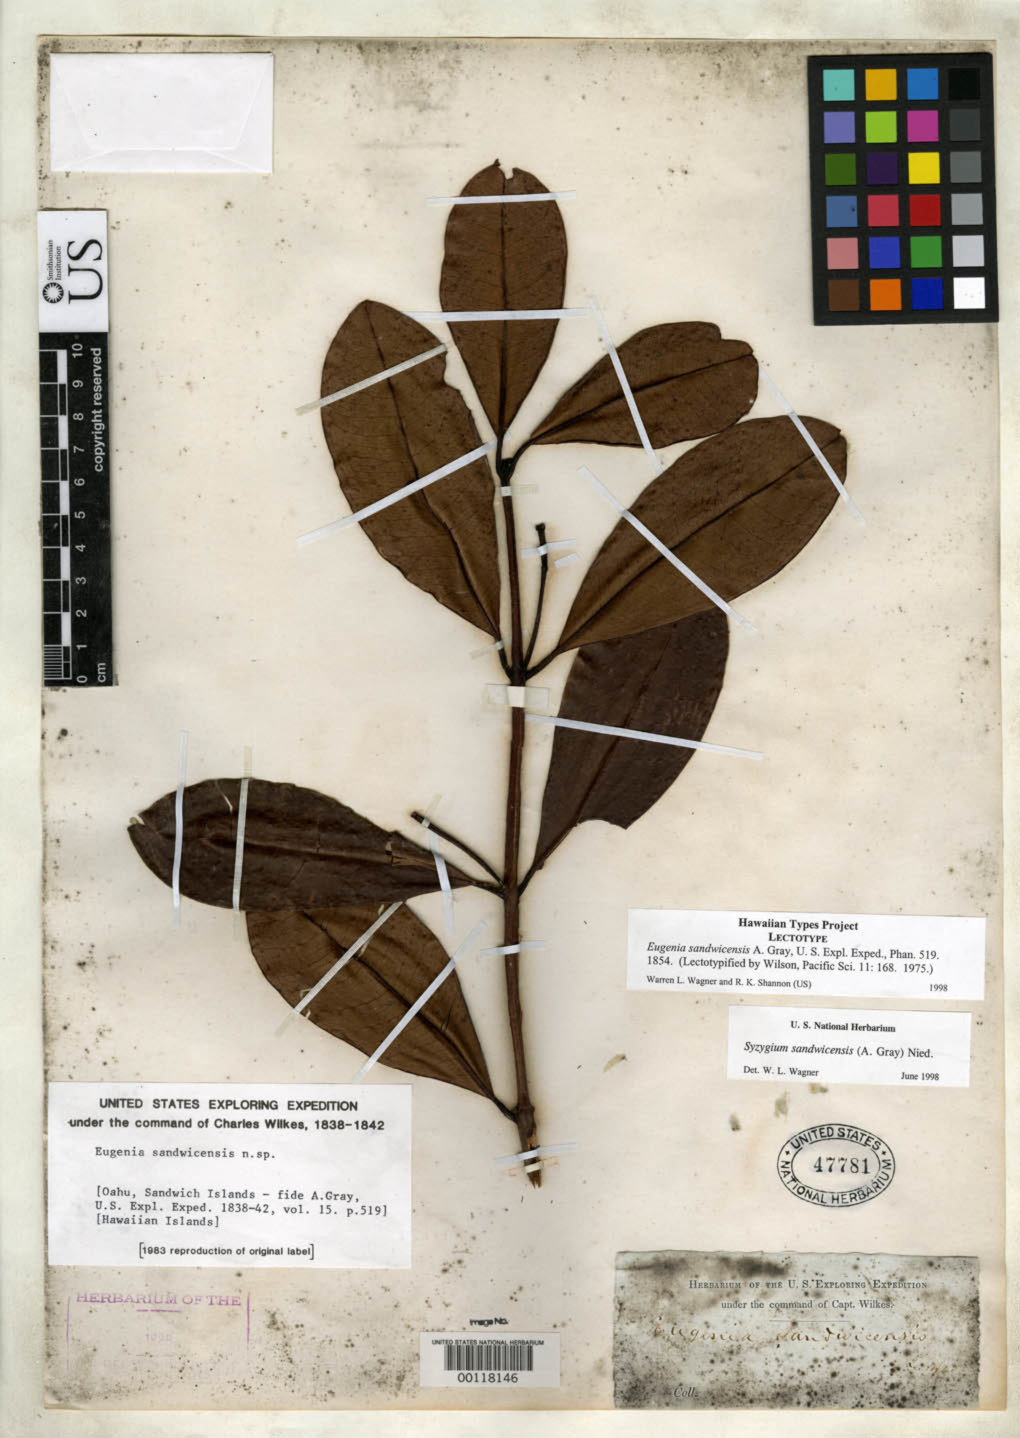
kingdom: Plantae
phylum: Tracheophyta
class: Magnoliopsida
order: Myrtales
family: Myrtaceae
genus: Eugenia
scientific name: Eugenia sandwicensis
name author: A. Gray in Wilkes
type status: Lectotype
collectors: Wilkes Explor. Exped.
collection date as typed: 1838 to -- --- 1842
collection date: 1838/1842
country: United States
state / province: Hawaii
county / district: Honolulu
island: Oahu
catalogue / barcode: US 47781